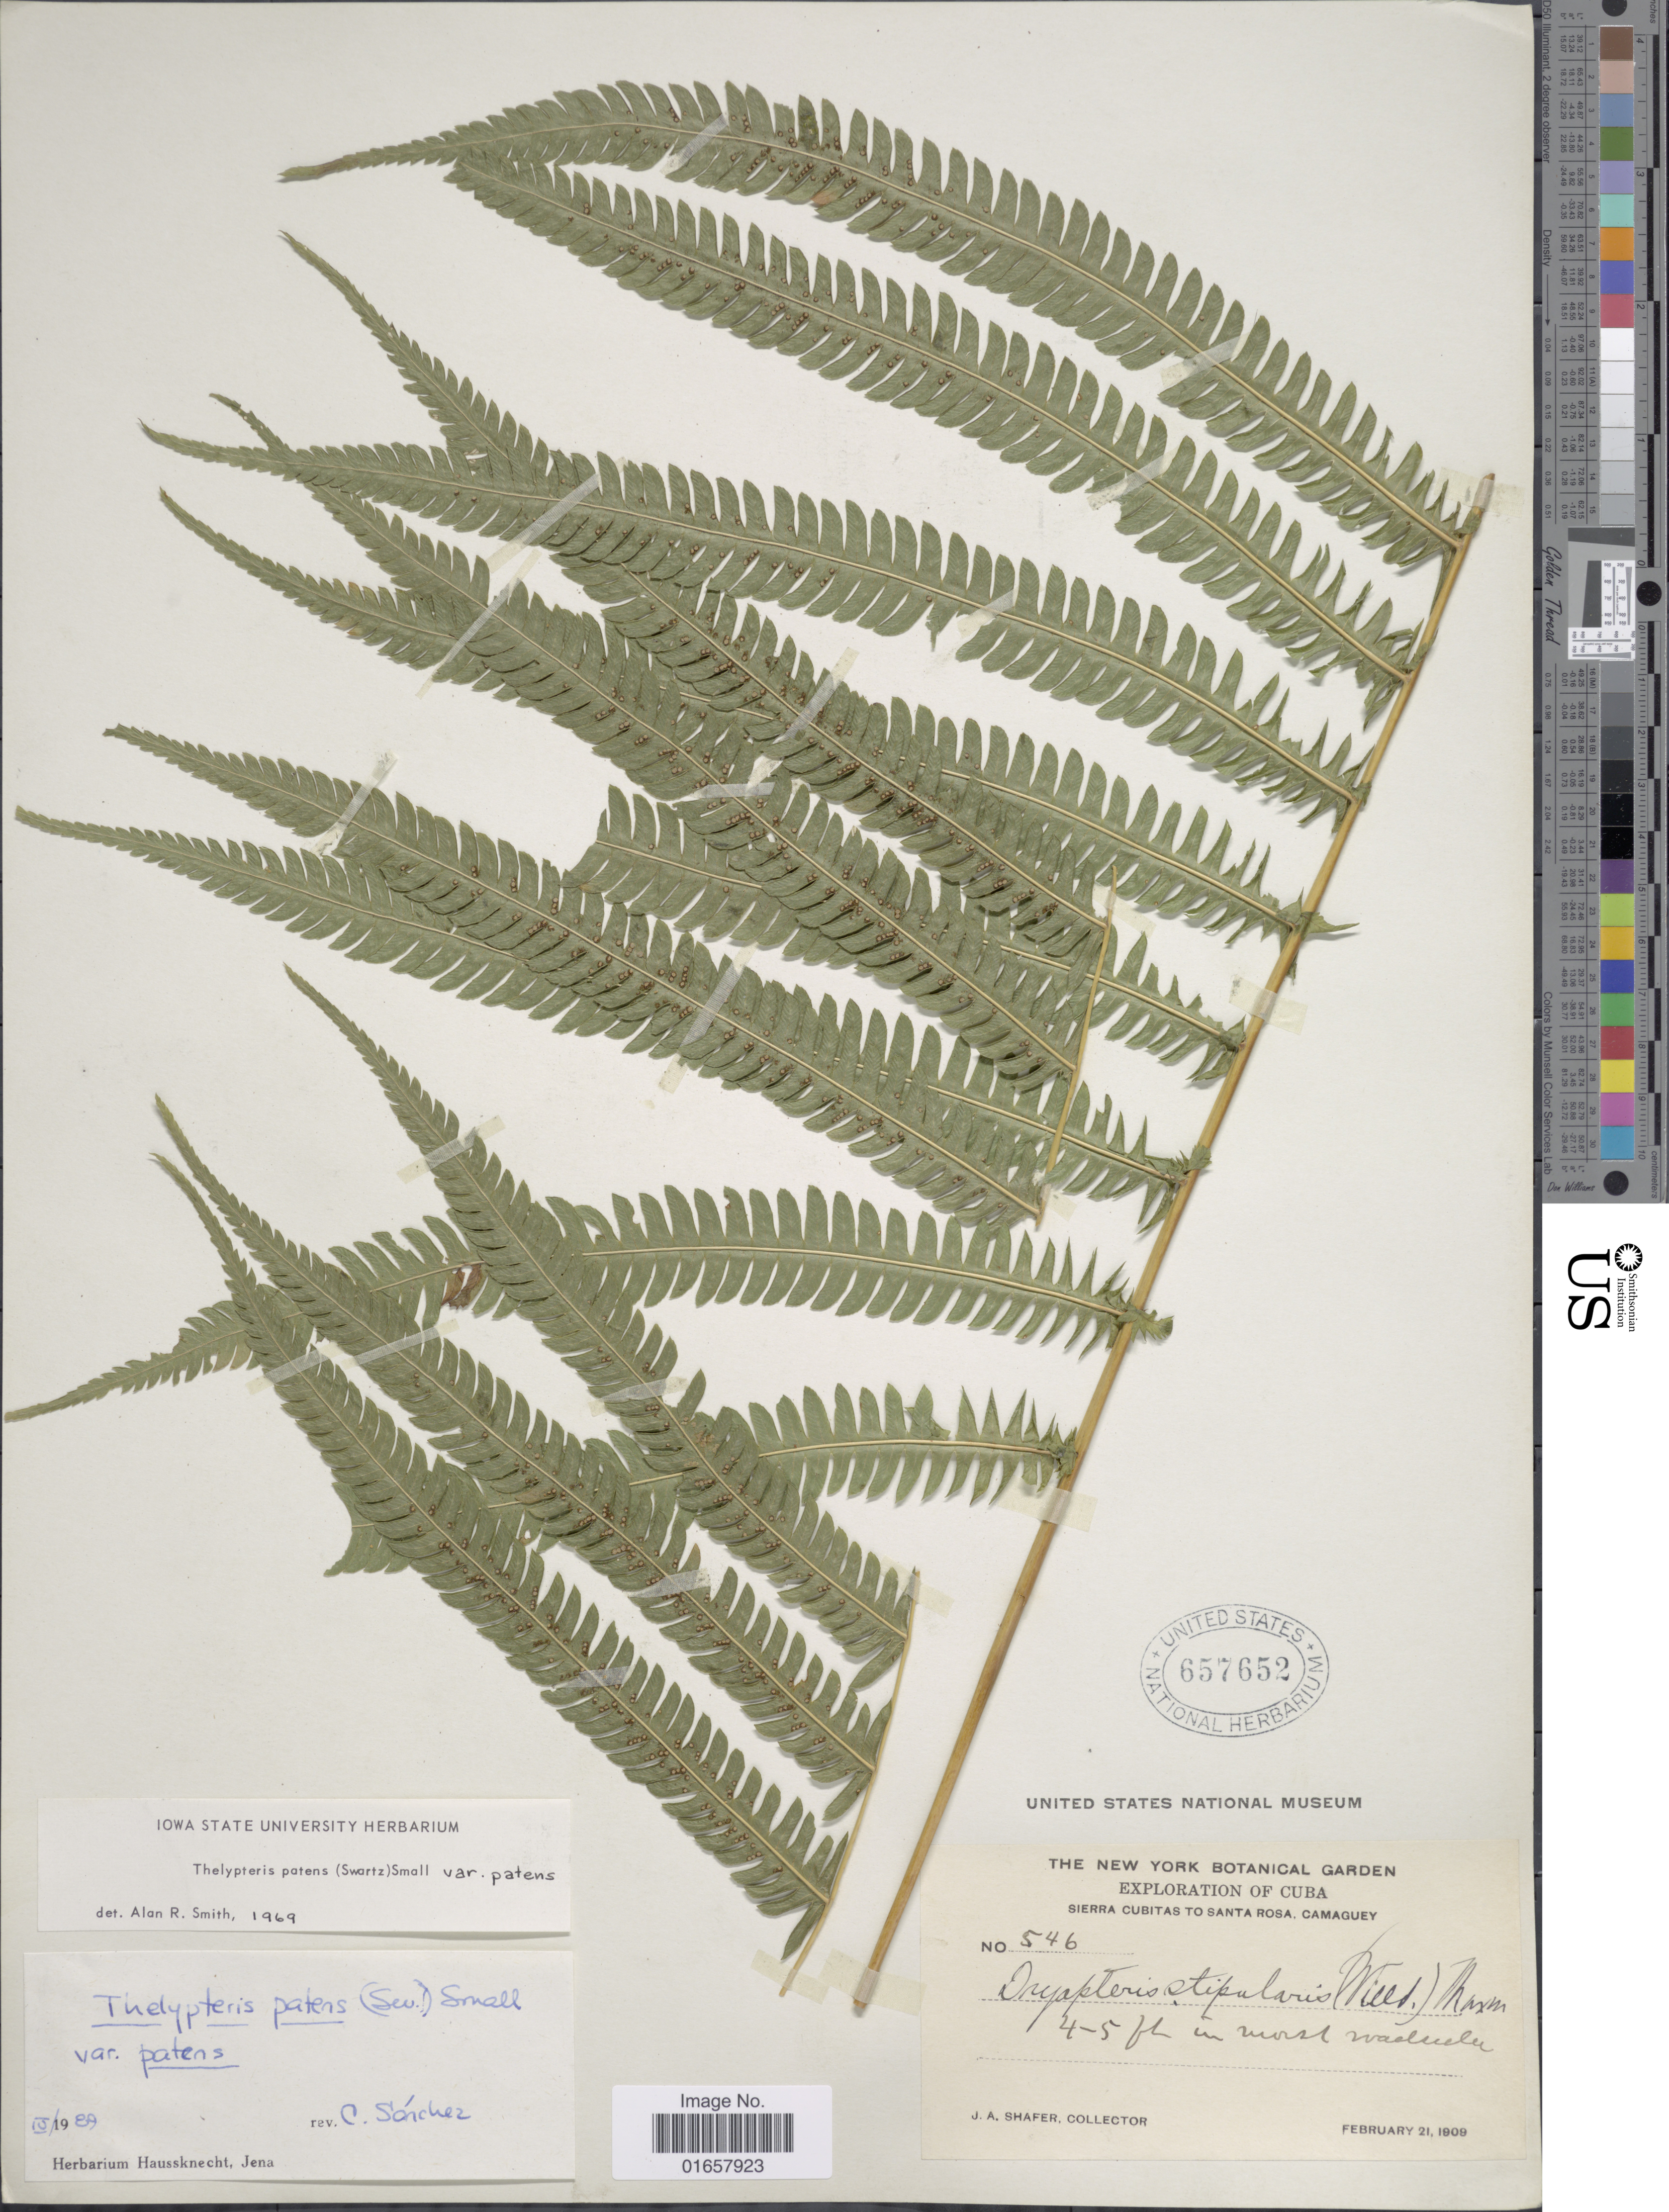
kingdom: Plantae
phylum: Tracheophyta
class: Polypodiopsida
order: Polypodiales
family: Thelypteridaceae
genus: Christella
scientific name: Christella patens var. patens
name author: (Sw.) Holttum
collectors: J. A. Shafer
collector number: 546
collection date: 1909-02-21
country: Cuba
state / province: Camagüey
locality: Cuba, Sierra Cubitas to Santa Rosa, Camaguey.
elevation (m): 1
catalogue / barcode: US 657652